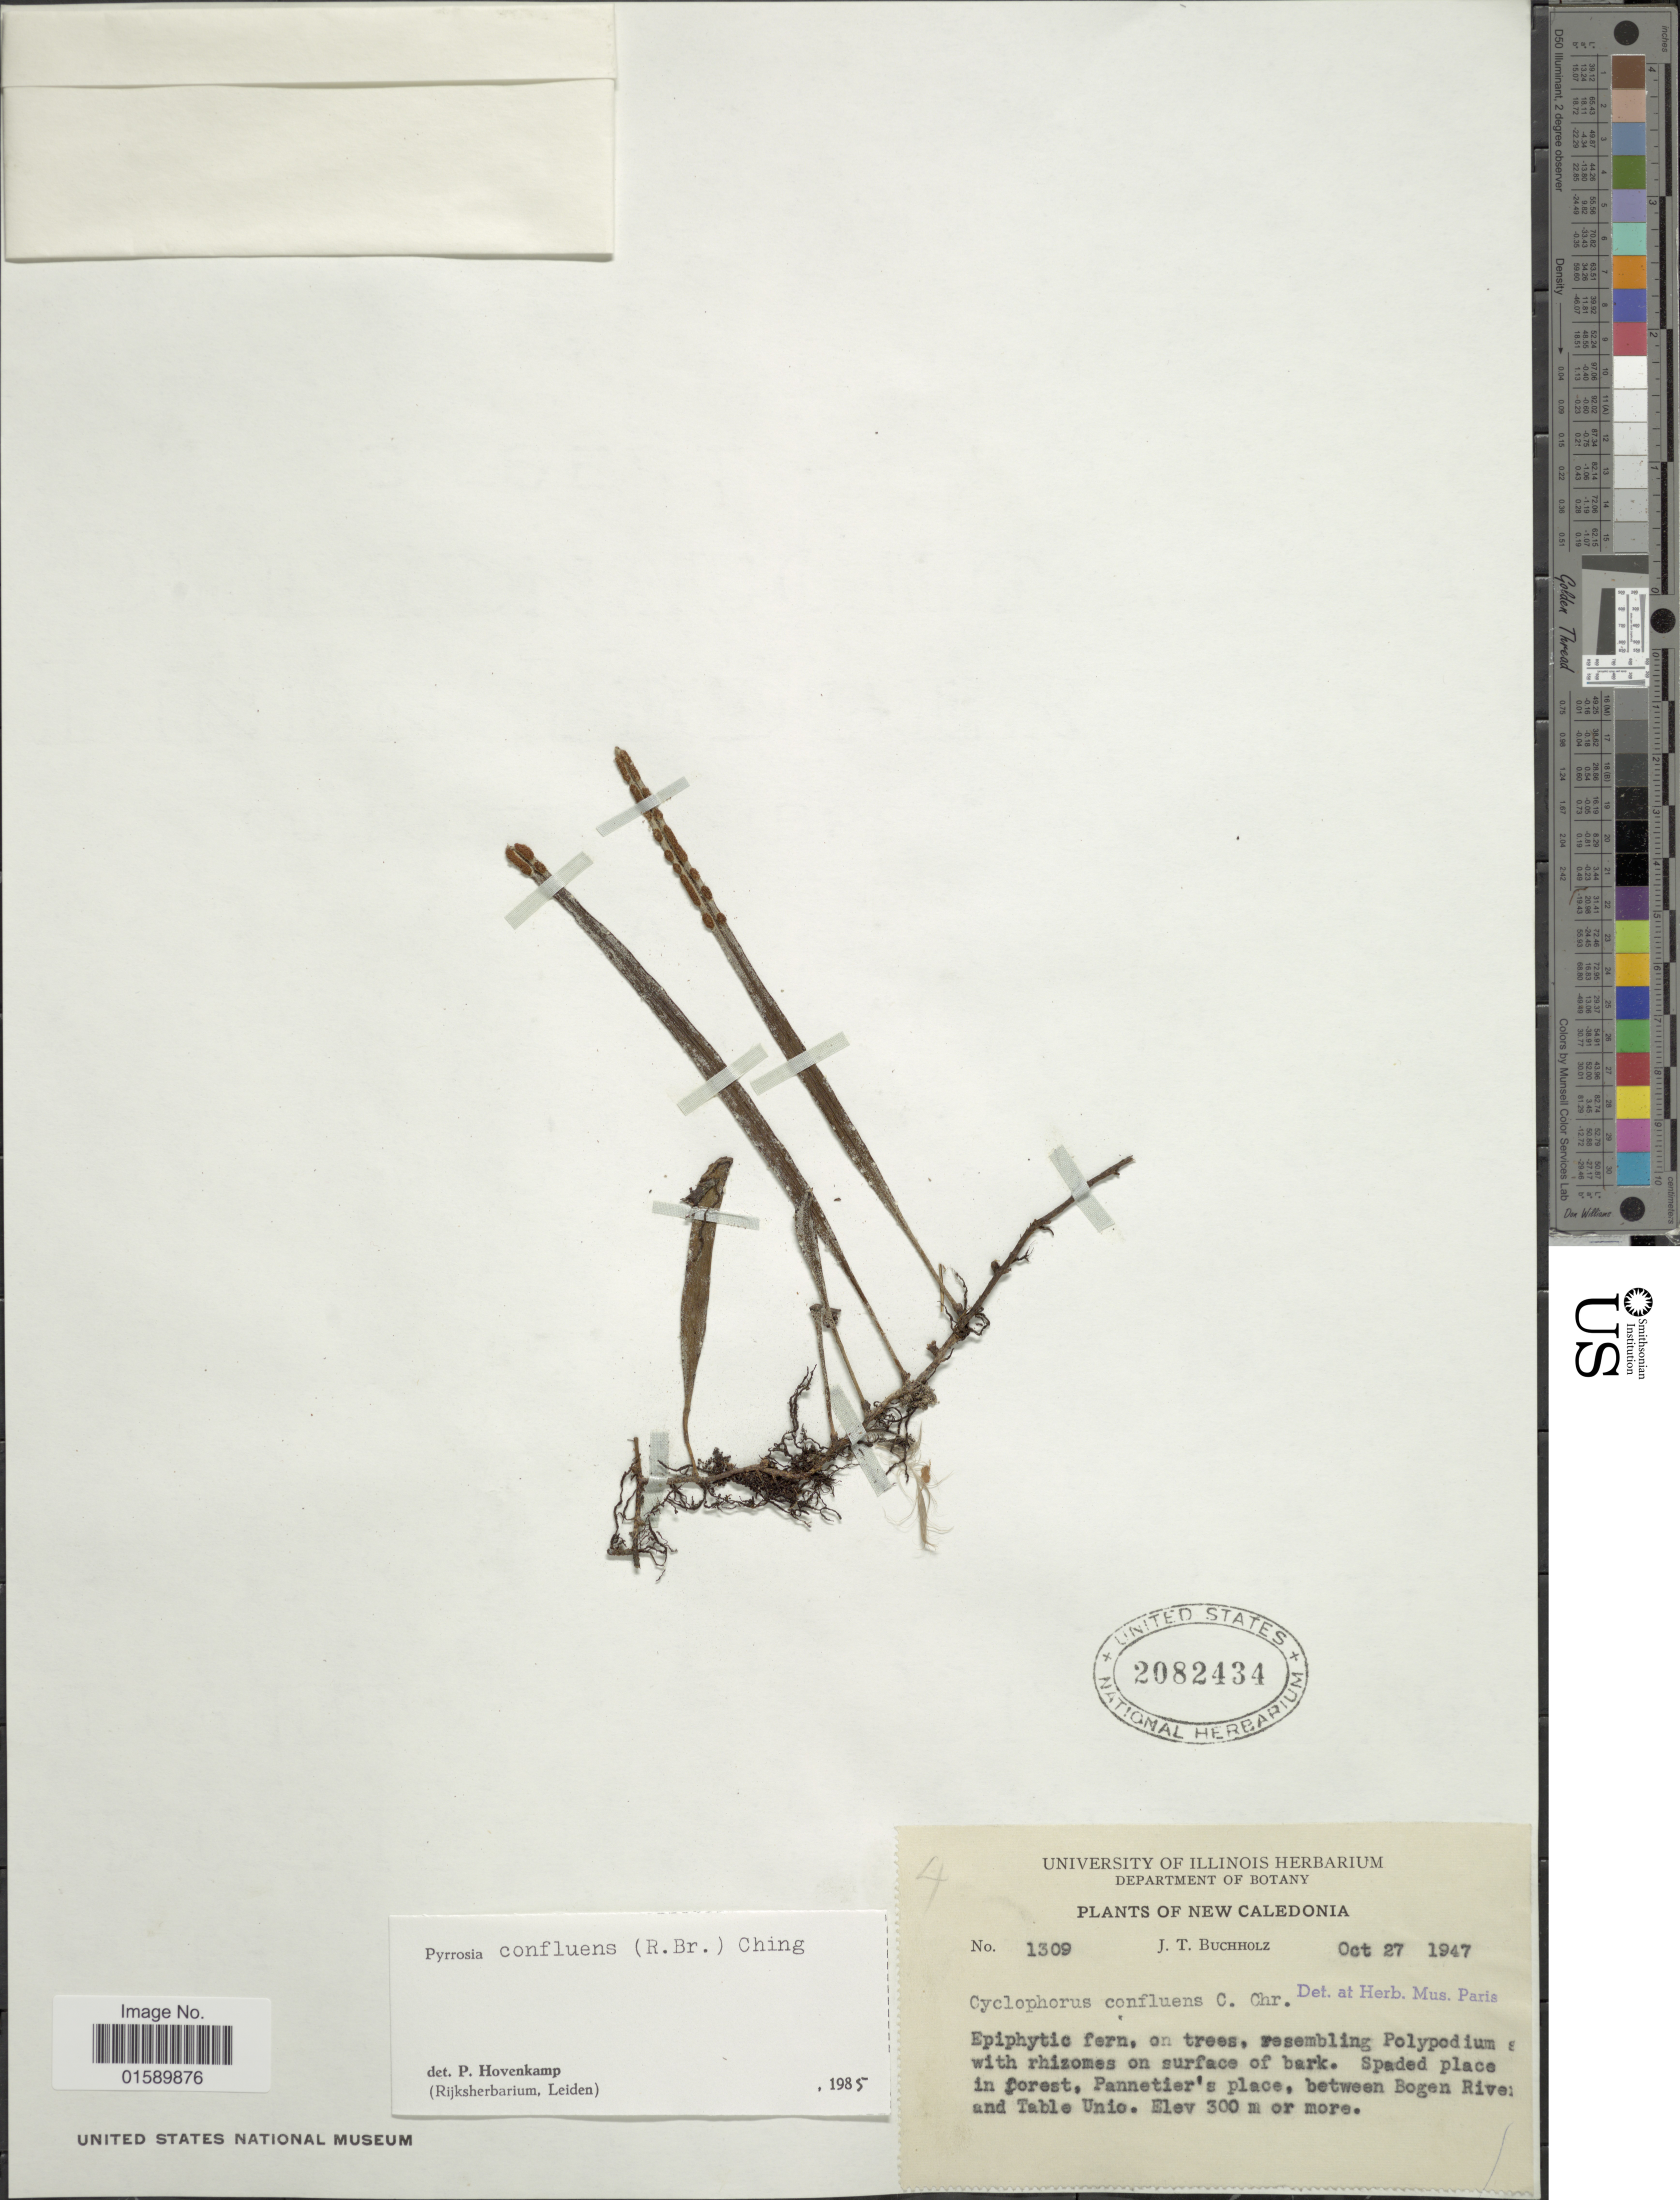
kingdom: Plantae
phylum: Tracheophyta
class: Polypodiopsida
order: Polypodiales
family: Polypodiaceae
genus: Pyrrosia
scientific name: Pyrrosia confluens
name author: (R. Br.) Ching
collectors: J. T. Buchholz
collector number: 1309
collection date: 1947-10-27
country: New Caledonia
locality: Spaded place in forest, Pannetier's place, between Bogen River and Table Unio.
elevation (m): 300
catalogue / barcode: US 2082434